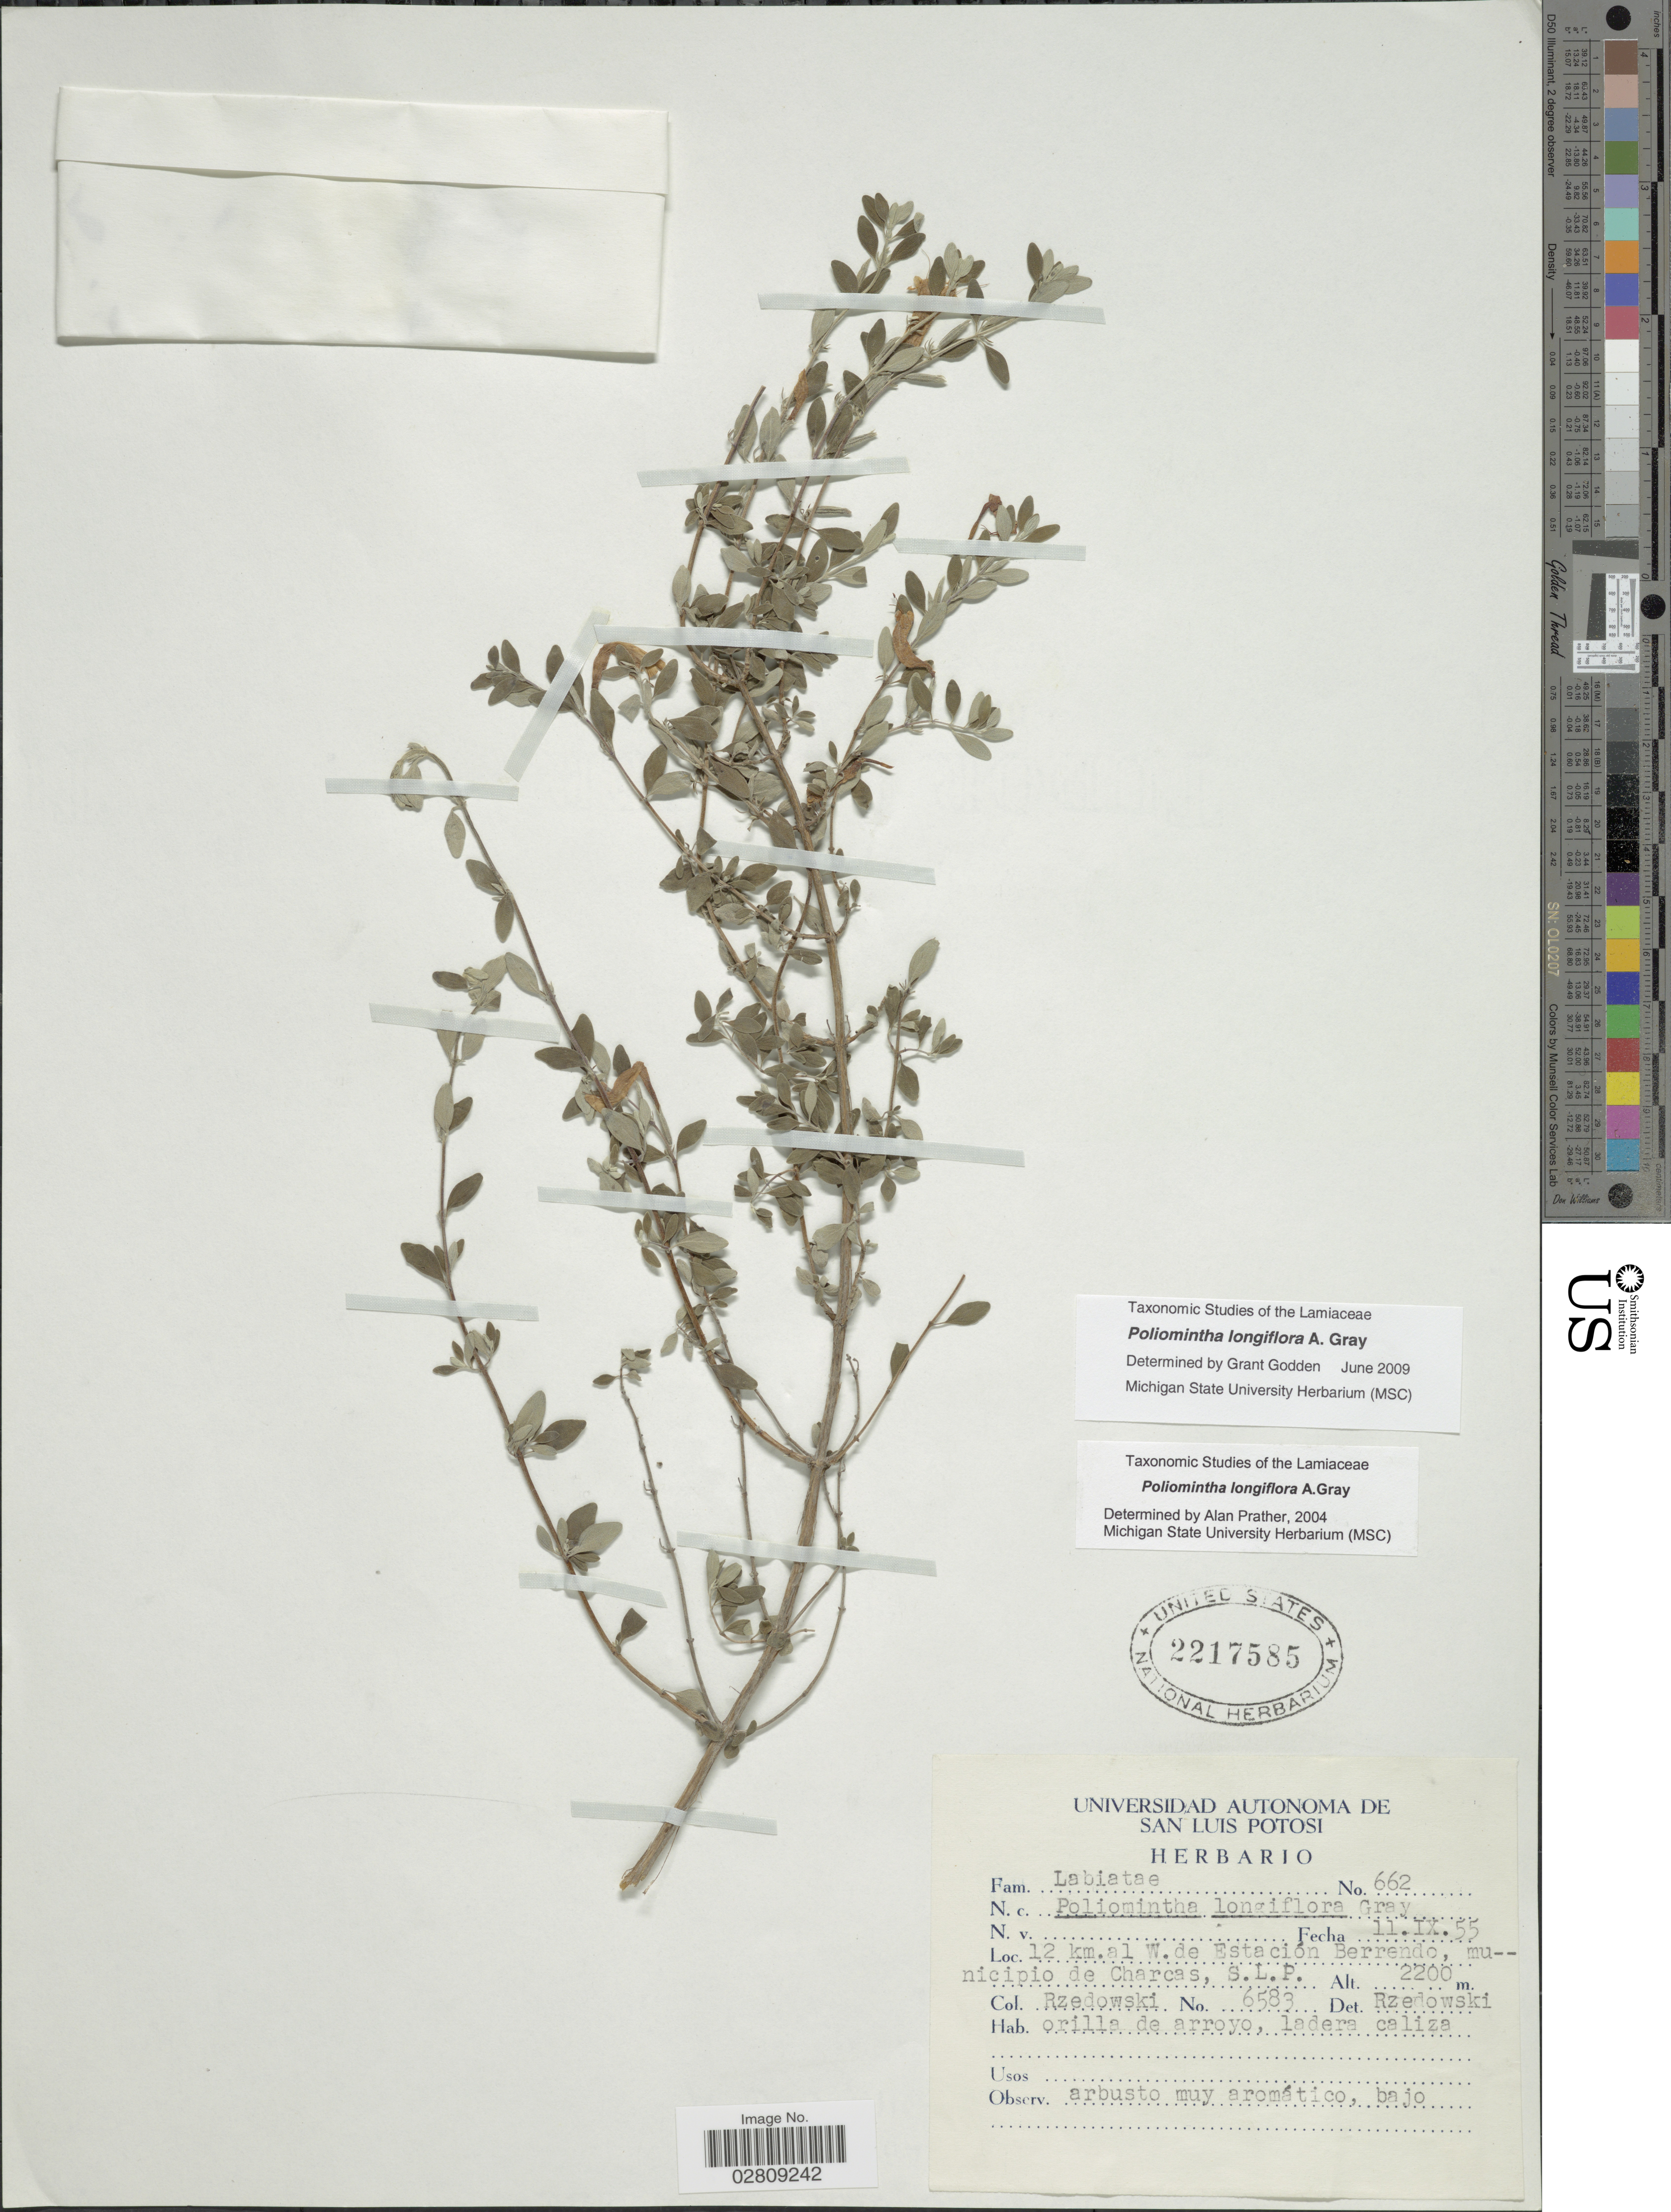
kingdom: Plantae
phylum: Tracheophyta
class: Magnoliopsida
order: Lamiales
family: Lamiaceae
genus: Poliomintha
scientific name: Poliomintha longiflora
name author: A. Gray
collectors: Rzedowski, --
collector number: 6583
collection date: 1955-09-11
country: Mexico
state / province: San Luis Potosí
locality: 12 km. al W. de Estación Berrendo, municipio de Charcas.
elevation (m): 2200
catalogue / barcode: US 2217585